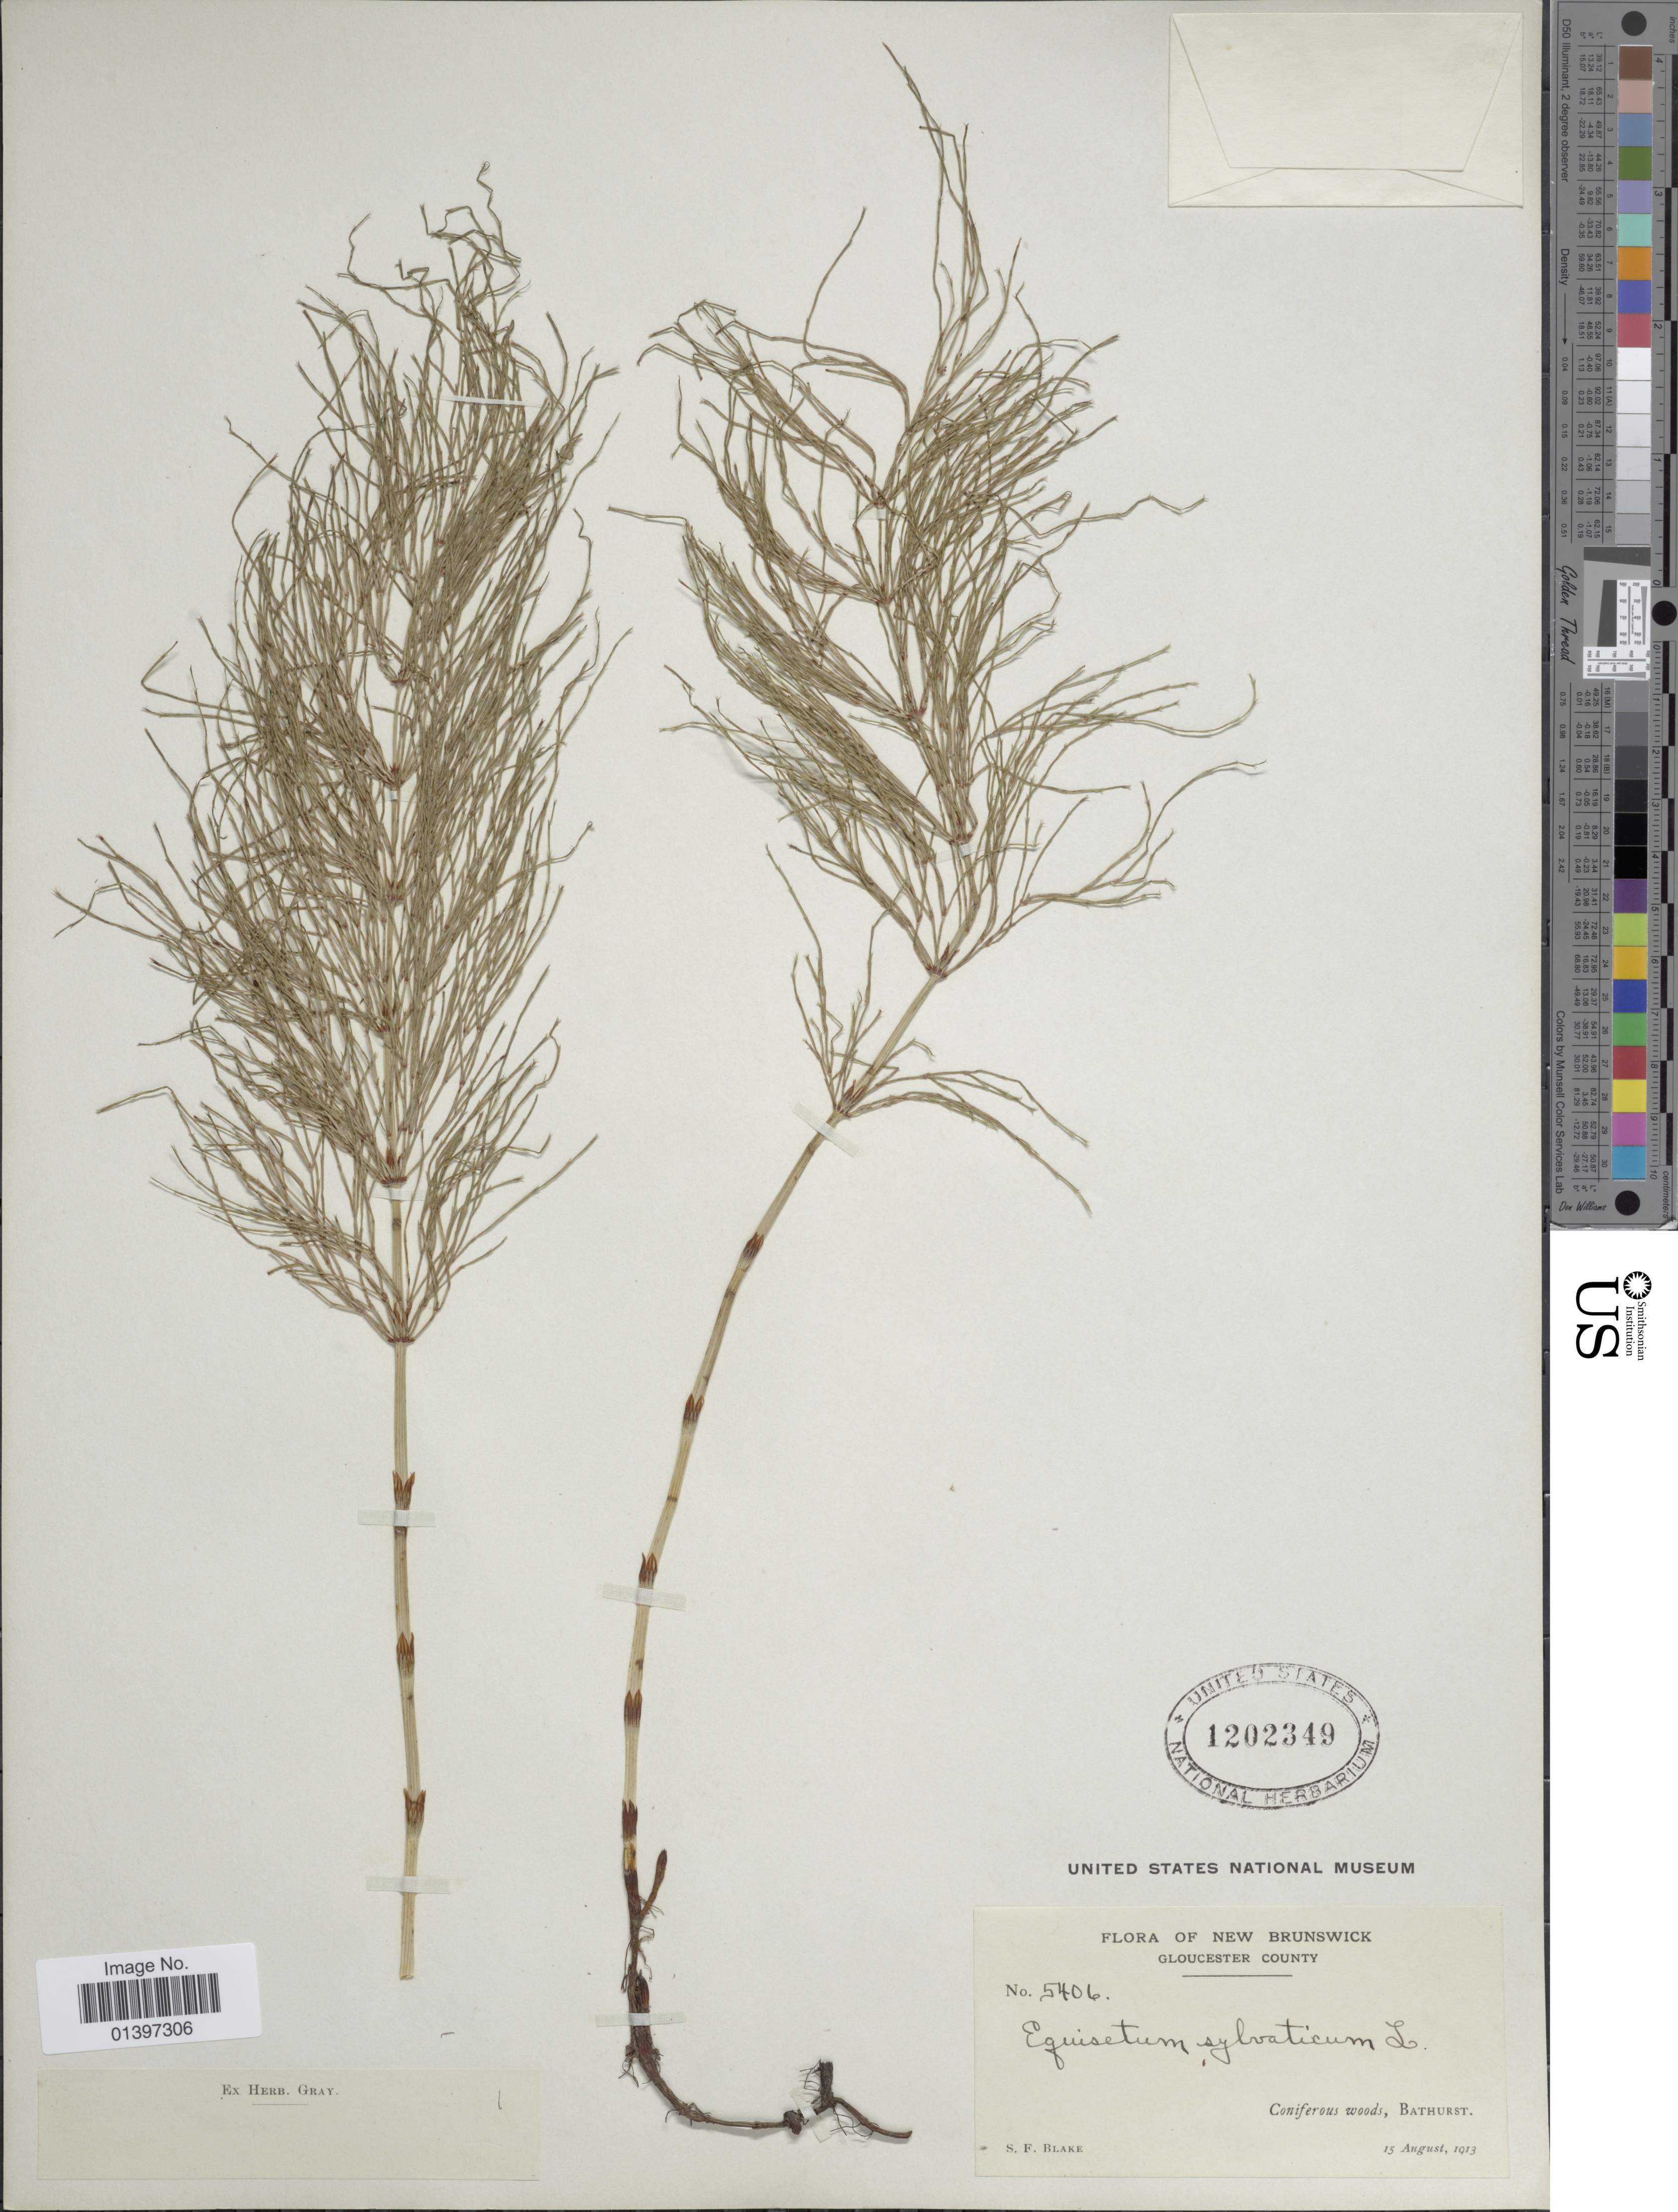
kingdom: Plantae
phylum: Tracheophyta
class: Polypodiopsida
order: Equisetales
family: Equisetaceae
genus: Equisetum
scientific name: Equisetum sylvaticum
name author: L.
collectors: S. Blake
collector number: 5406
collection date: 1913-08-15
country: Canada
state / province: New Brunswick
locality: Gloucester County, Coniferous woods, Bathurst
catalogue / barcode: US 1202349